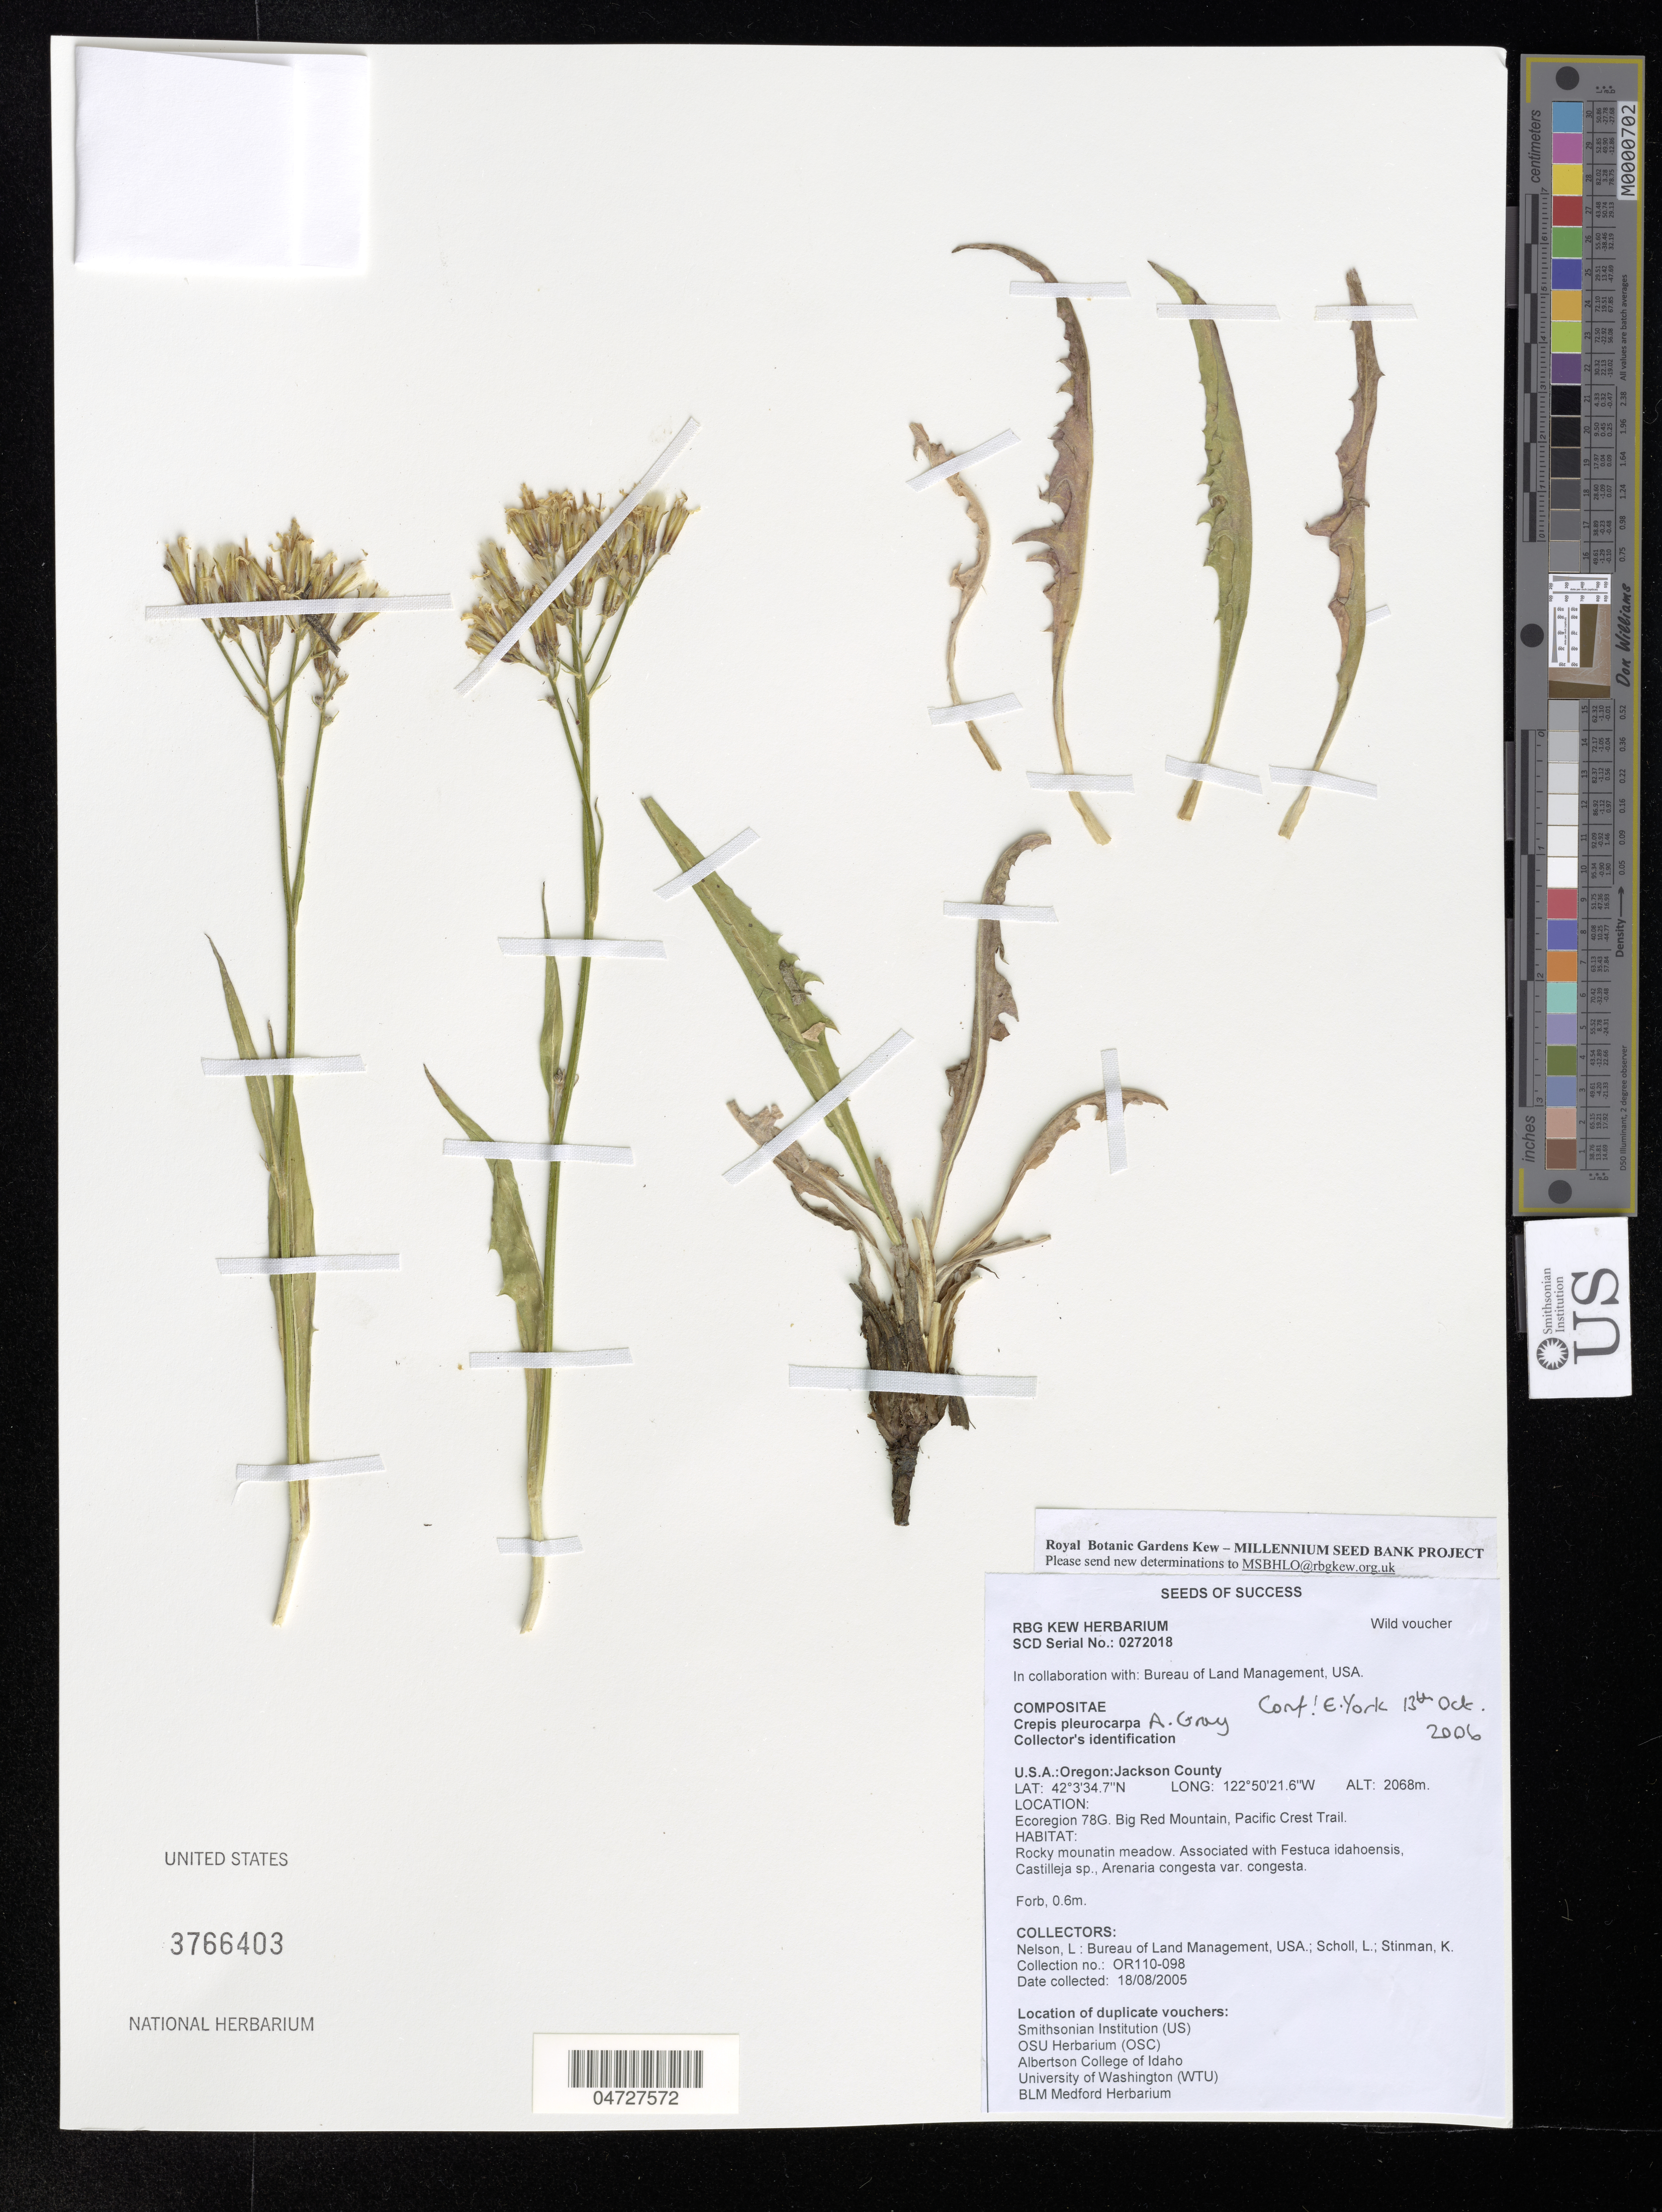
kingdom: Plantae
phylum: Tracheophyta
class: Magnoliopsida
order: Asterales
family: Asteraceae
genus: Crepis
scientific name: Crepis pleurocarpa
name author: A. Gray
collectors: L. Nelson, L. Scholl & K. Stinman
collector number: OR110-098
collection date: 2005-08-18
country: United States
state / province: Oregon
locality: Jackson County. Ecoregion 78G. Big Red Mountain, Pacific Crest Trail.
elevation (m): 2068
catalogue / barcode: US 3766403